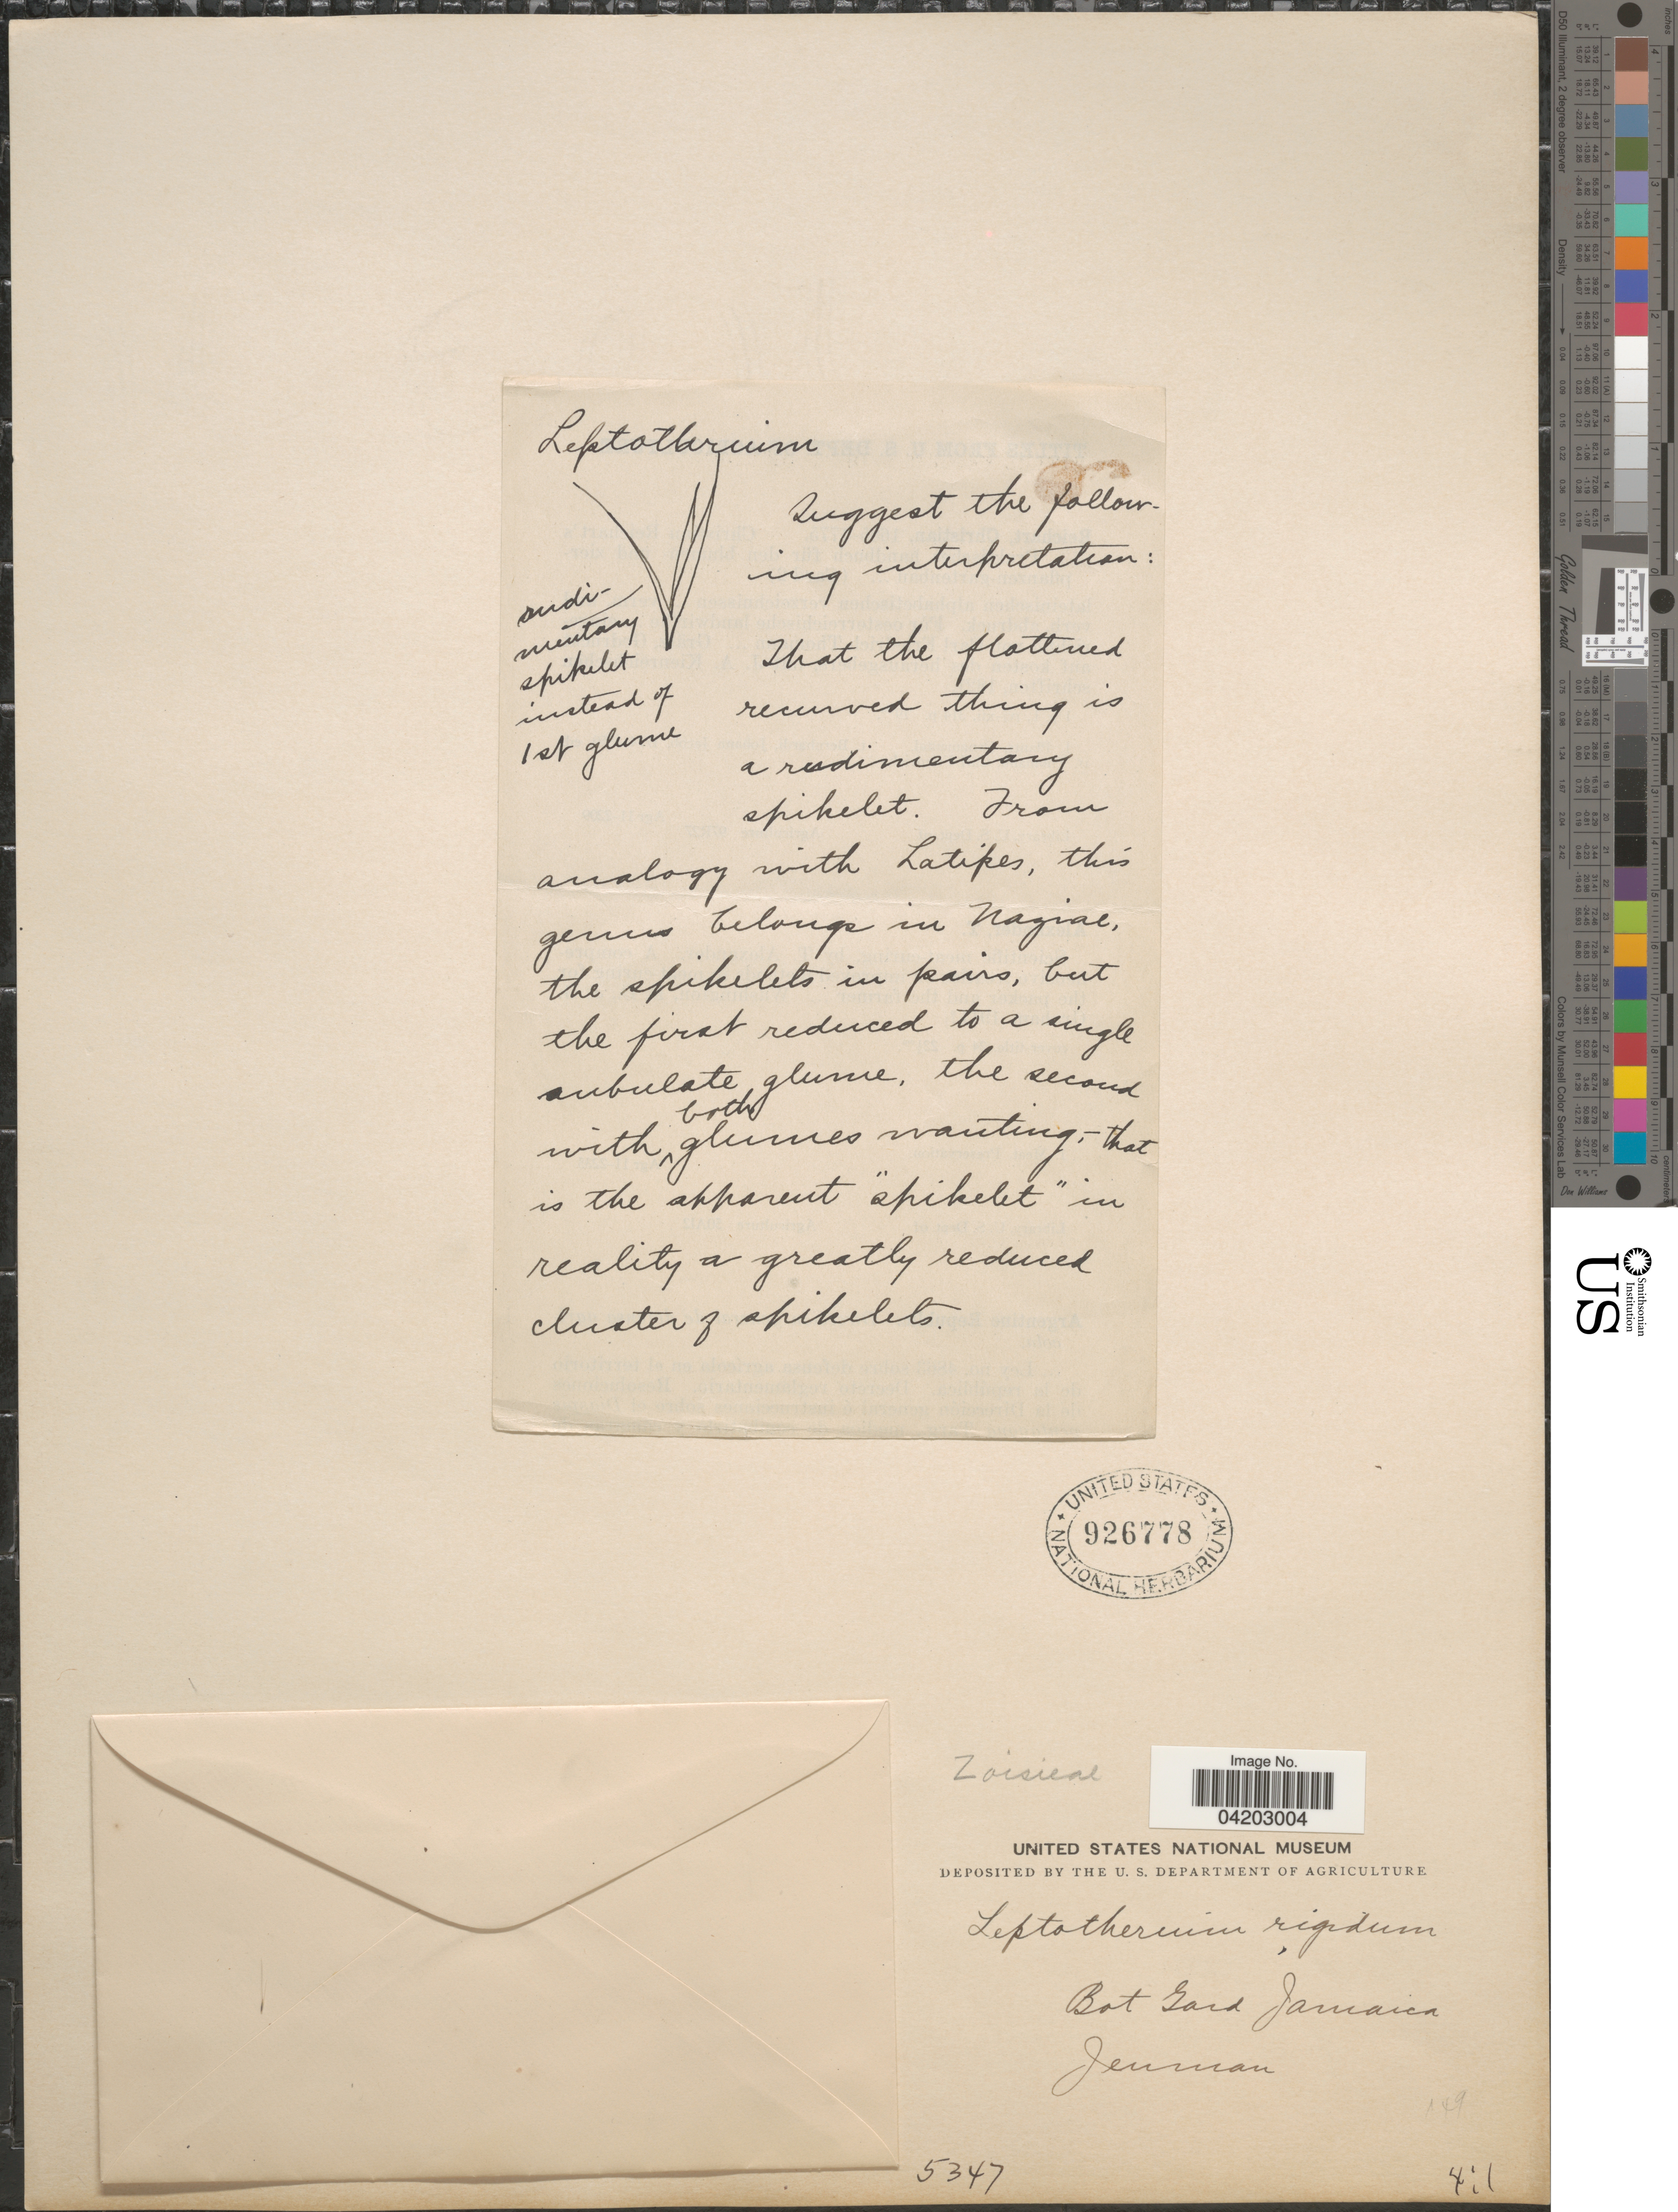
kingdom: Plantae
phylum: Tracheophyta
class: Liliopsida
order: Poales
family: Poaceae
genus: Leptothrium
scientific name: Leptothrium rigidum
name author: Kunth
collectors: -. Jenman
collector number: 5347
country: Jamaica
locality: Bot Gard Jamaica.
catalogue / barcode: US 926778